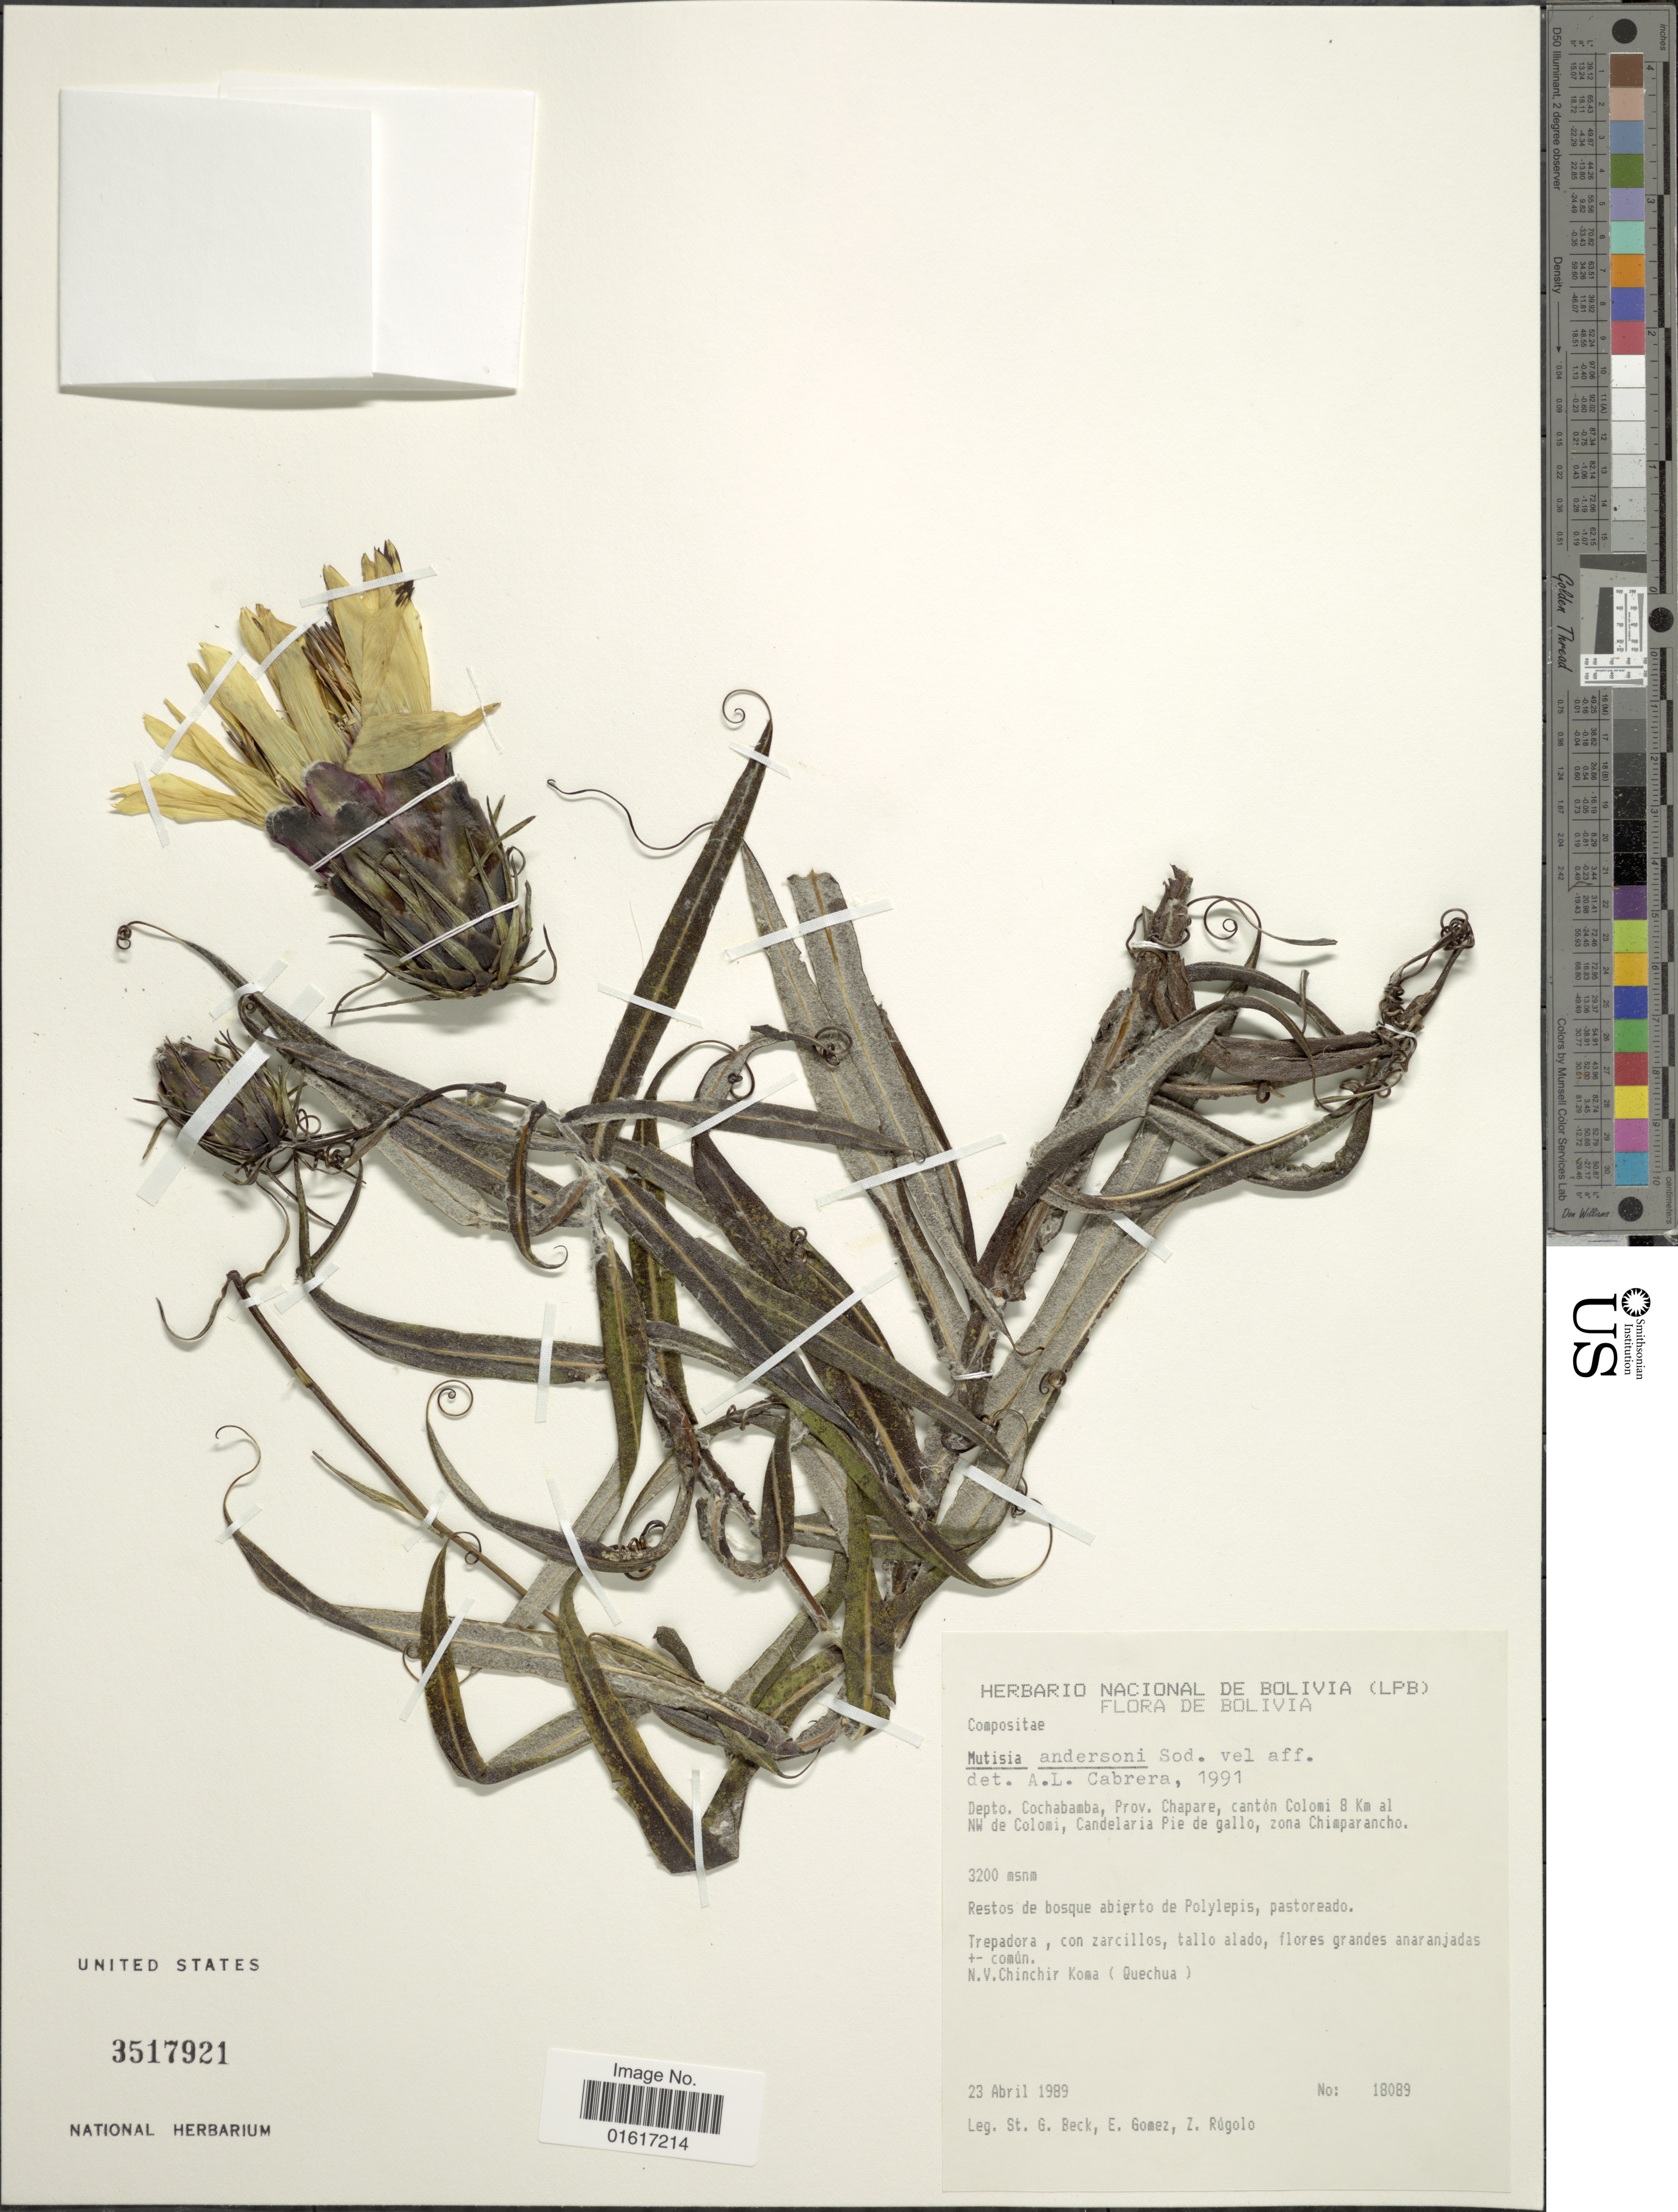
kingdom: Plantae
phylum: Tracheophyta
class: Magnoliopsida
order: Asterales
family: Asteraceae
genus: Mutisia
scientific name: Mutisia anderssonii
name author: Sodiro ex Hieron.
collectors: S. G. Beck, E. Gomez & Z. Rúgolo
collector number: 18089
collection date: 1989-04-23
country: Bolivia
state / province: Cochabamba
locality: Prov. Chapare, cantón Colomi 8 Km al NW de Colomi, Candelaria Pie de gallo, zona Chimparancho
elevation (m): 3200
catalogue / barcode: US 3517921